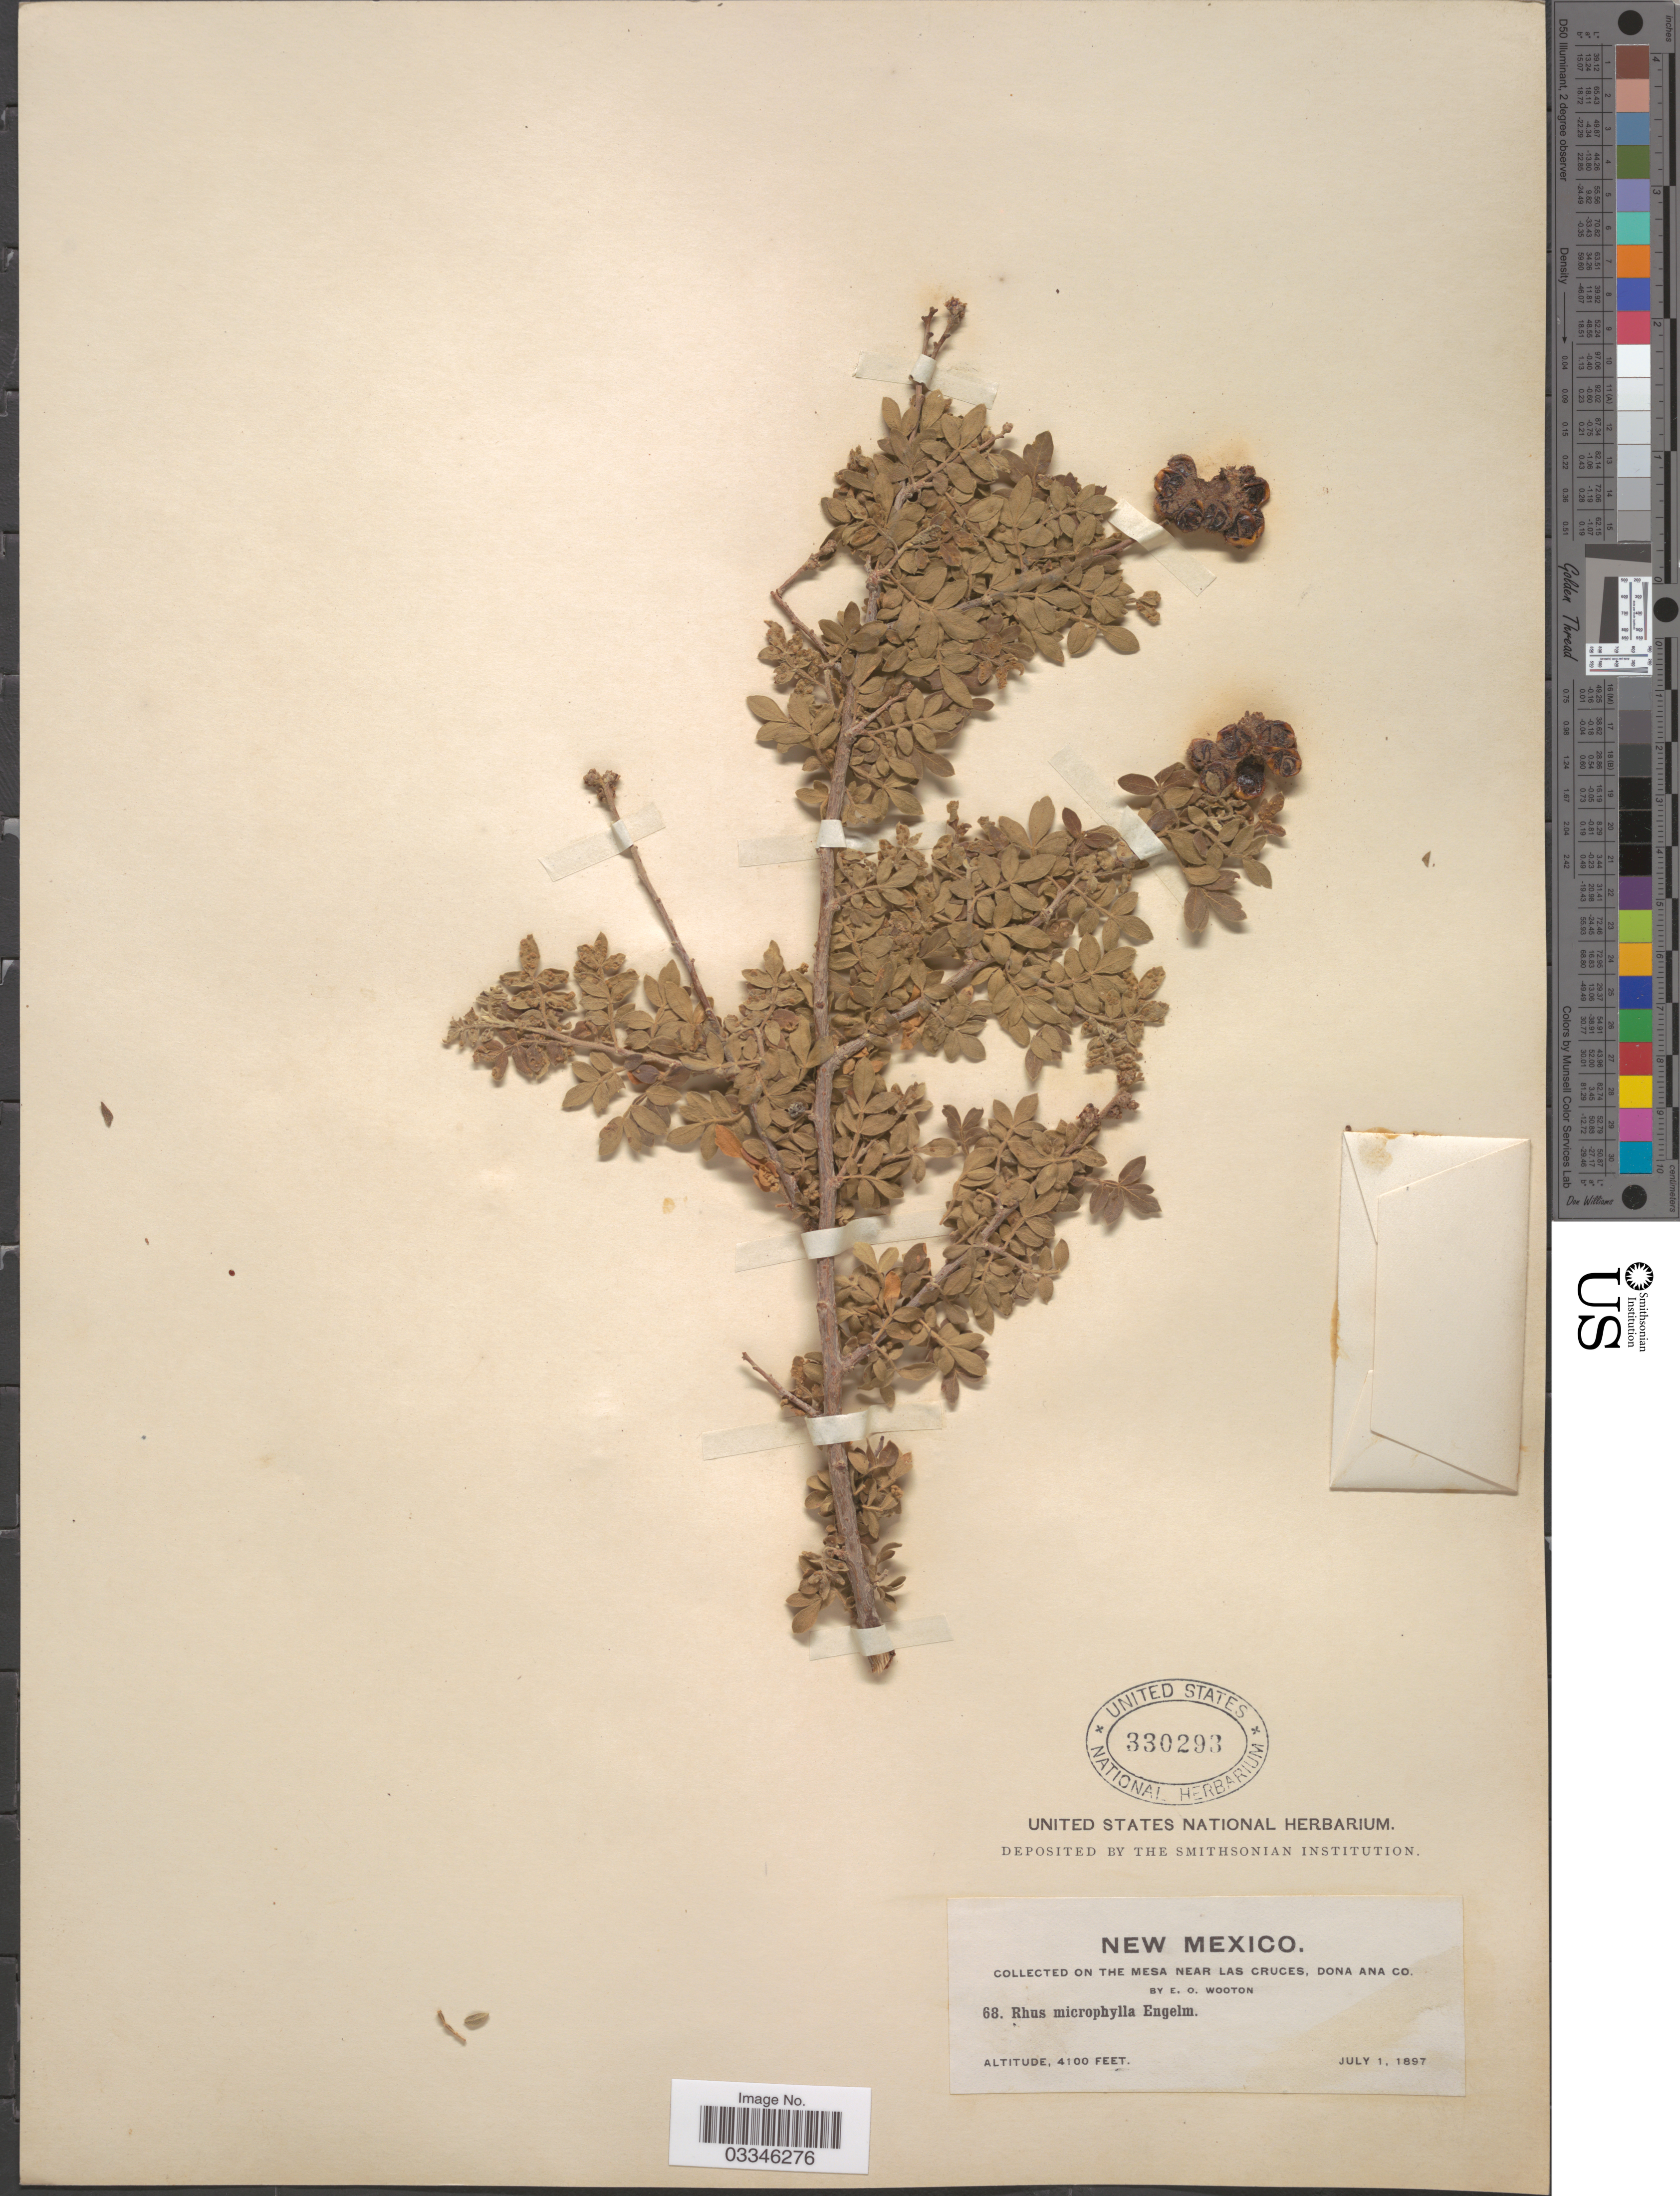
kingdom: Plantae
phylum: Tracheophyta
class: Magnoliopsida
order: Sapindales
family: Anacardiaceae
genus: Rhus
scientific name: Rhus microphylla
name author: Engelm.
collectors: E. O. Wooton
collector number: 68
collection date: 1897-07-01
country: United States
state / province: New Mexico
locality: On the mesa near Las Cruces, Dona Ana Co.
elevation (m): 1250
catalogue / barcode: US 330293